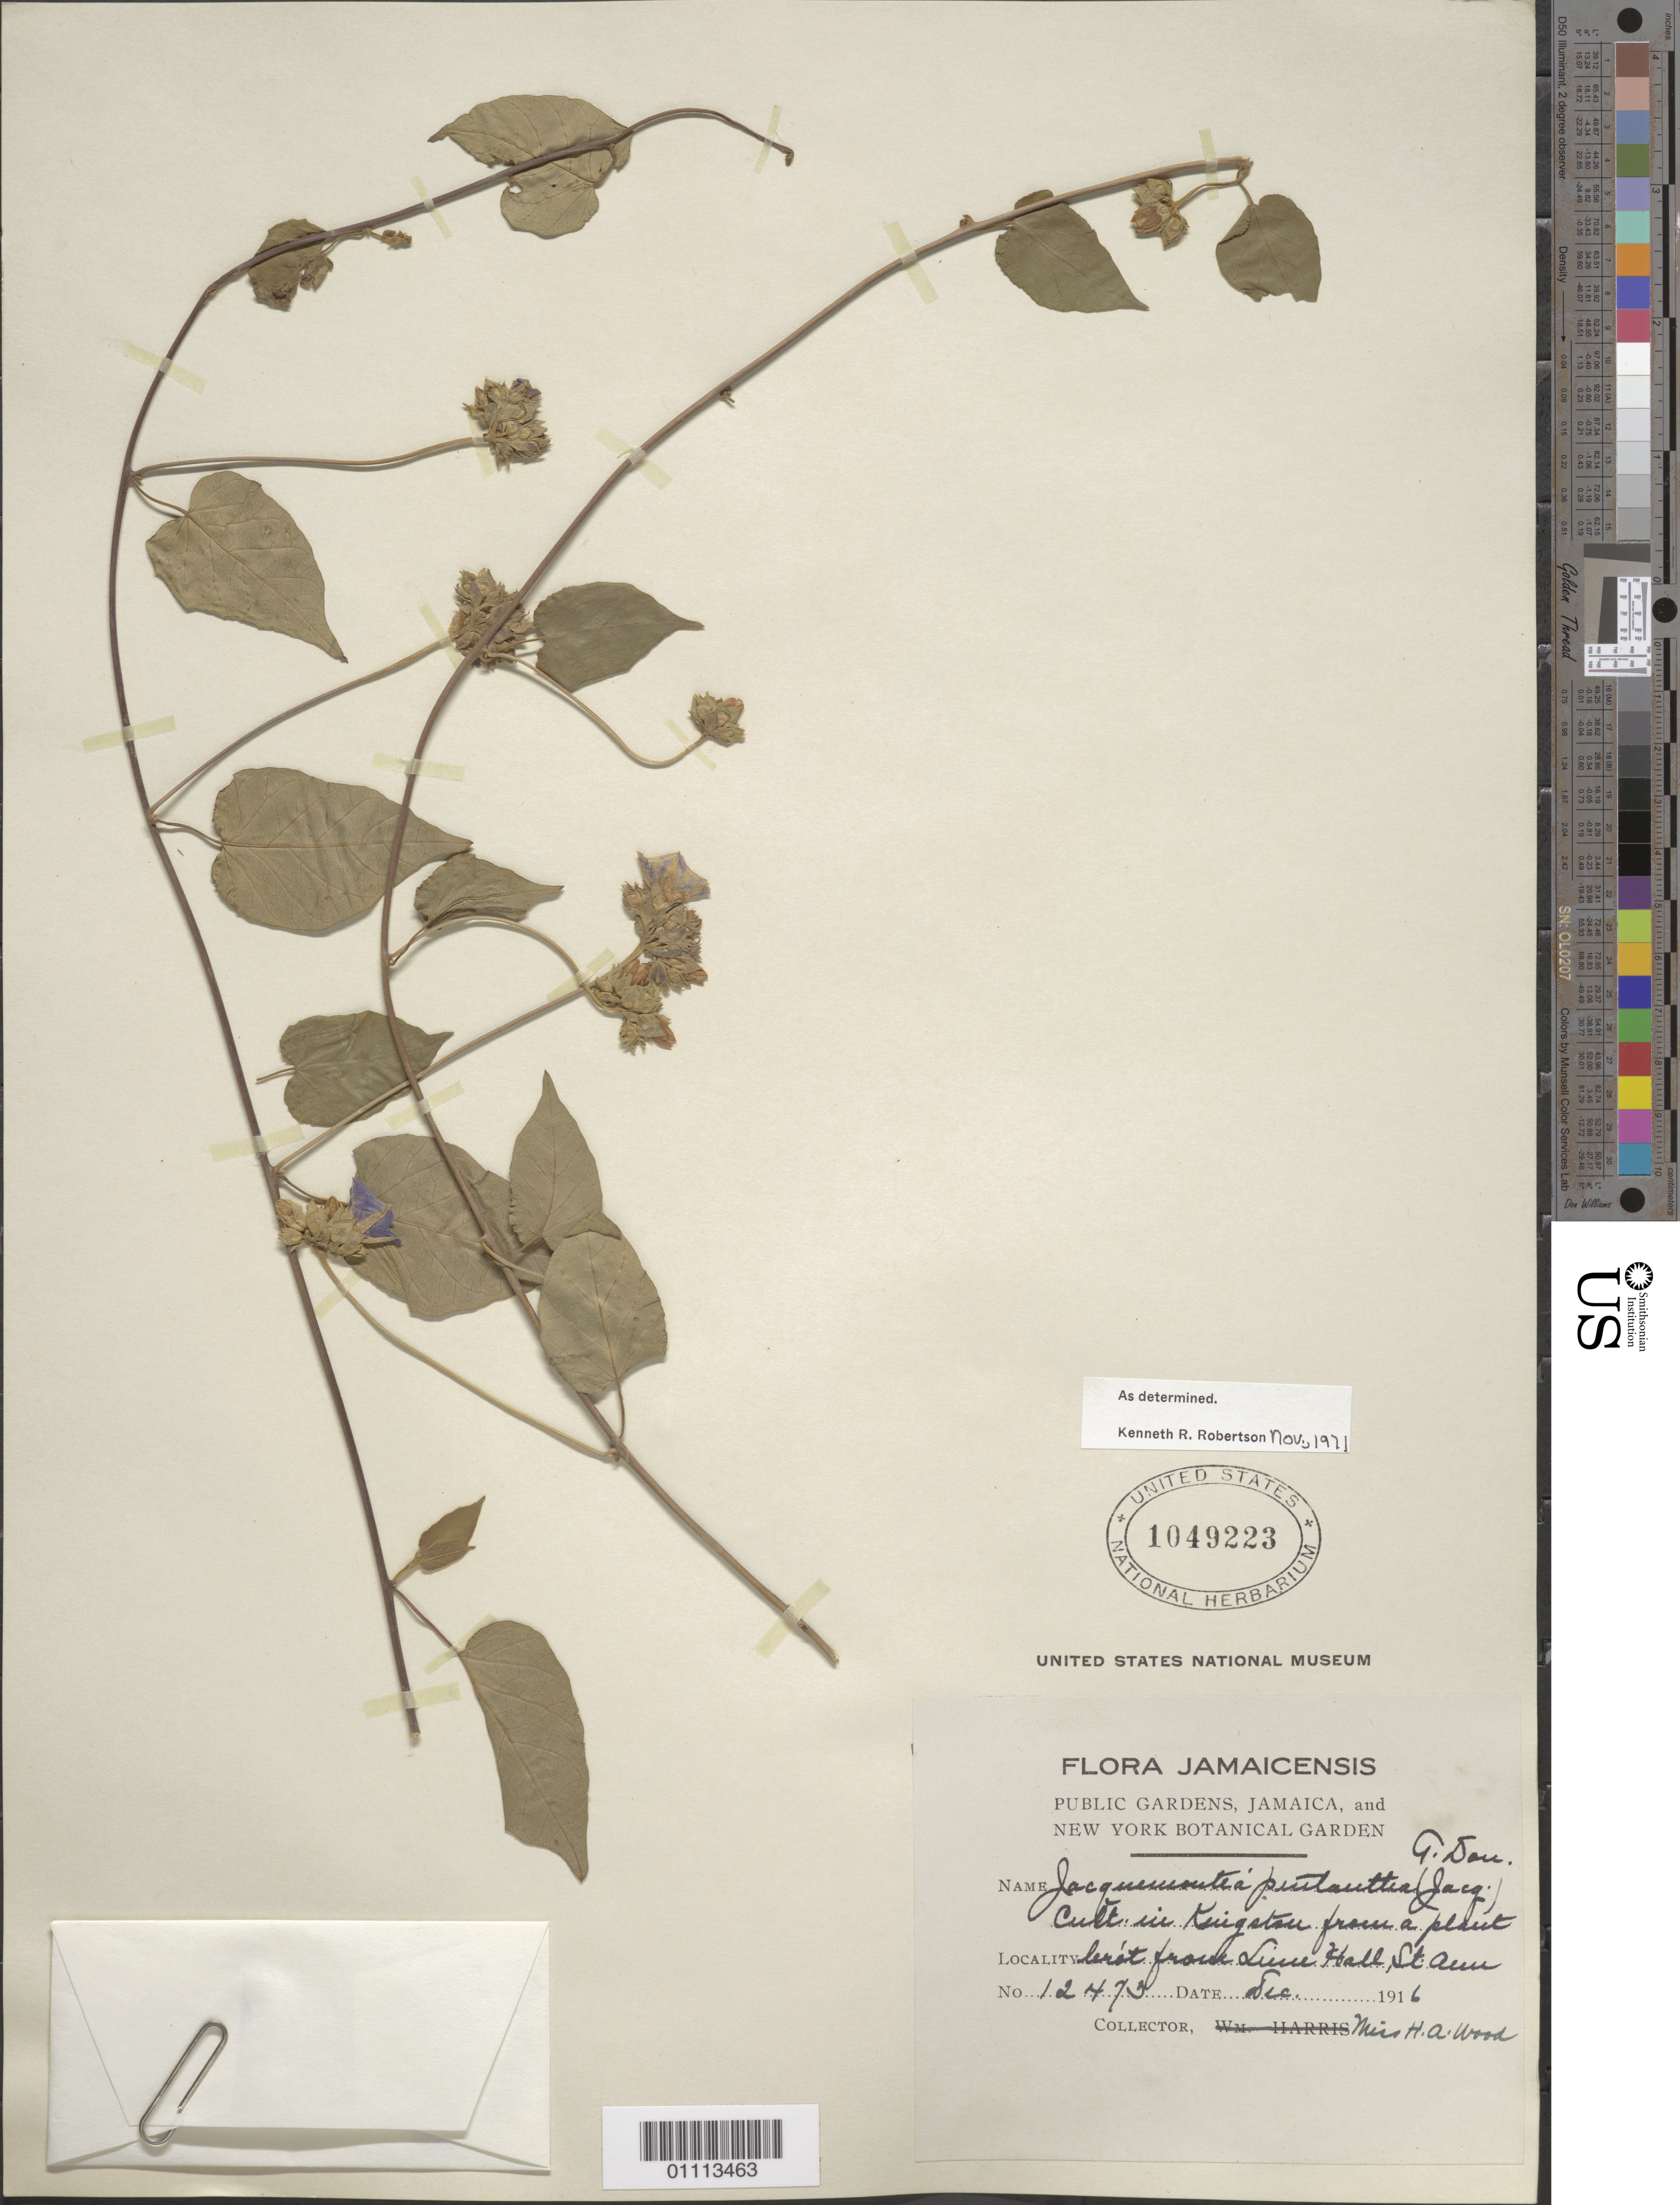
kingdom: Plantae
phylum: Tracheophyta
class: Magnoliopsida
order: Solanales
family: Convolvulaceae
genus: Jacquemontia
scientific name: Jacquemontia pentanthos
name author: (Jacq.) G. Don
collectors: H. Wood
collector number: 12473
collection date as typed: Dec 1916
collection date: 1916-12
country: Jamaica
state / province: Kingston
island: Jamaica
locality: Cult. in Kingston from a plant lerot from Lime Hall, St. Anne.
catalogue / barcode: US 1049223